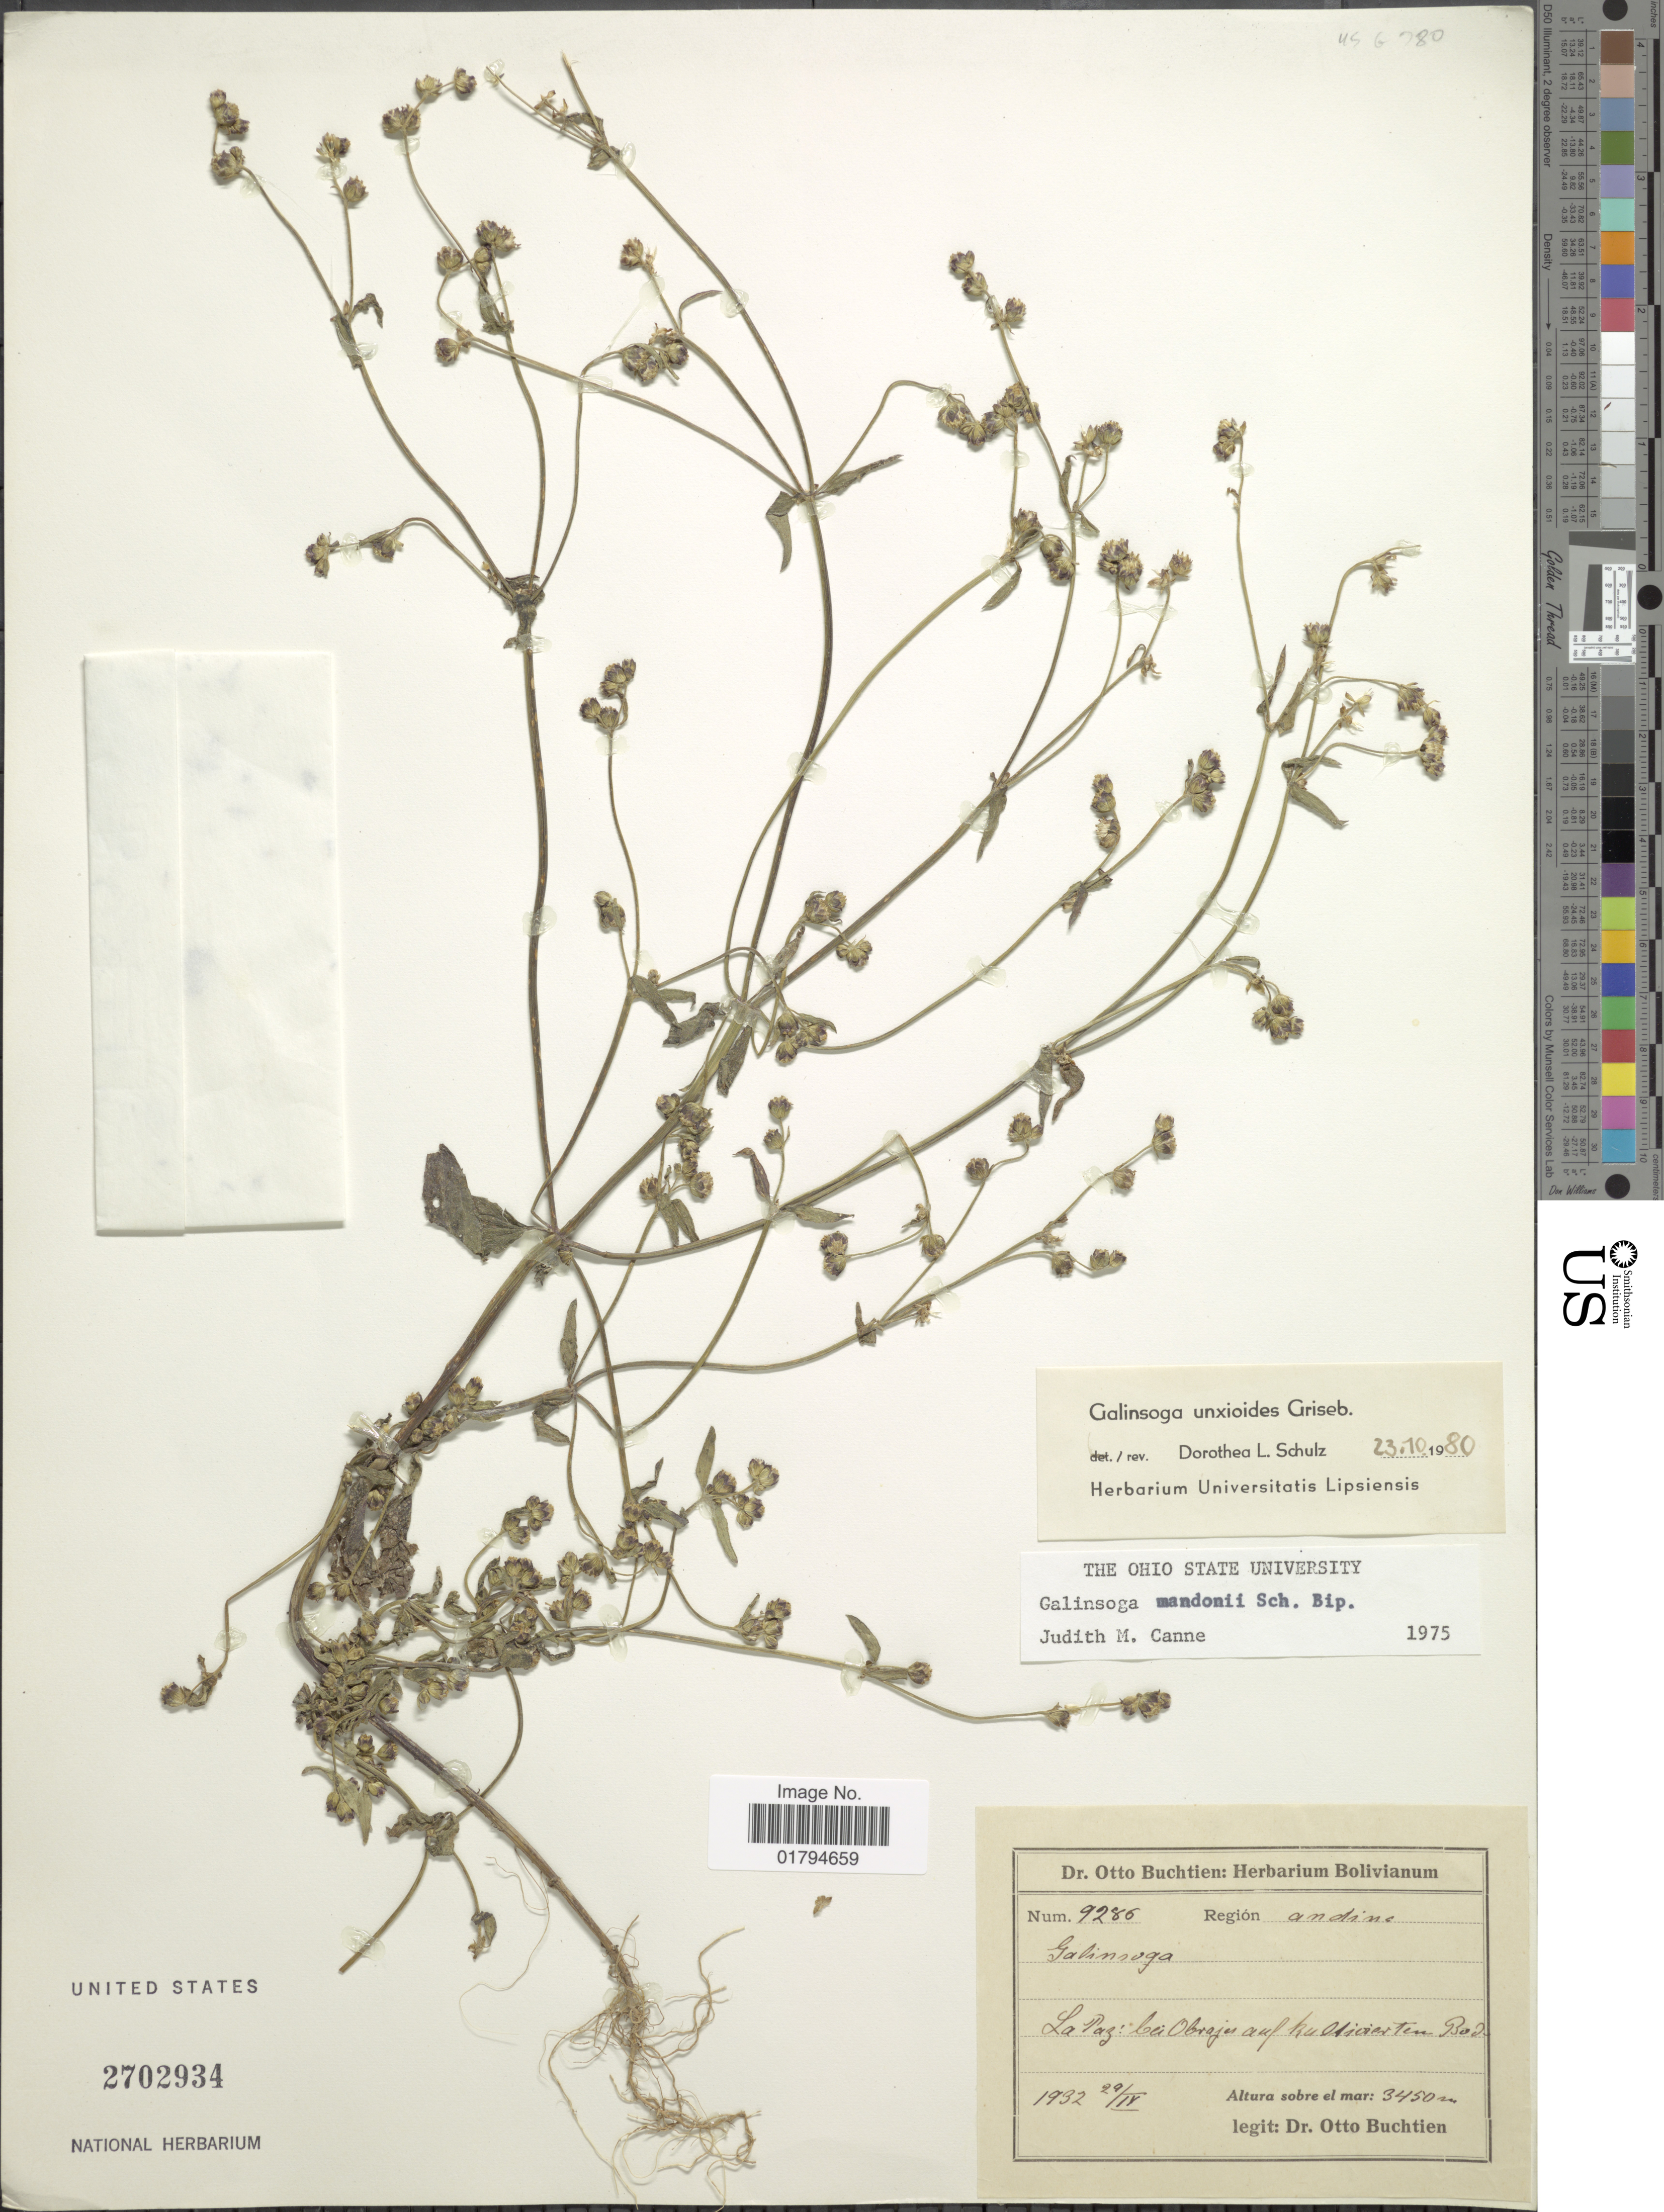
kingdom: Plantae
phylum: Tracheophyta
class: Magnoliopsida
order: Asterales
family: Asteraceae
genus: Galinsoga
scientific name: Galinsoga unxioides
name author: Griseb.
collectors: O. Buchtien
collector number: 9286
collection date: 1932-04-29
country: Bolivia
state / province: La Paz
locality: Beo Obrajes auf kultivierten Voden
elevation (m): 3450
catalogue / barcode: US 2702934